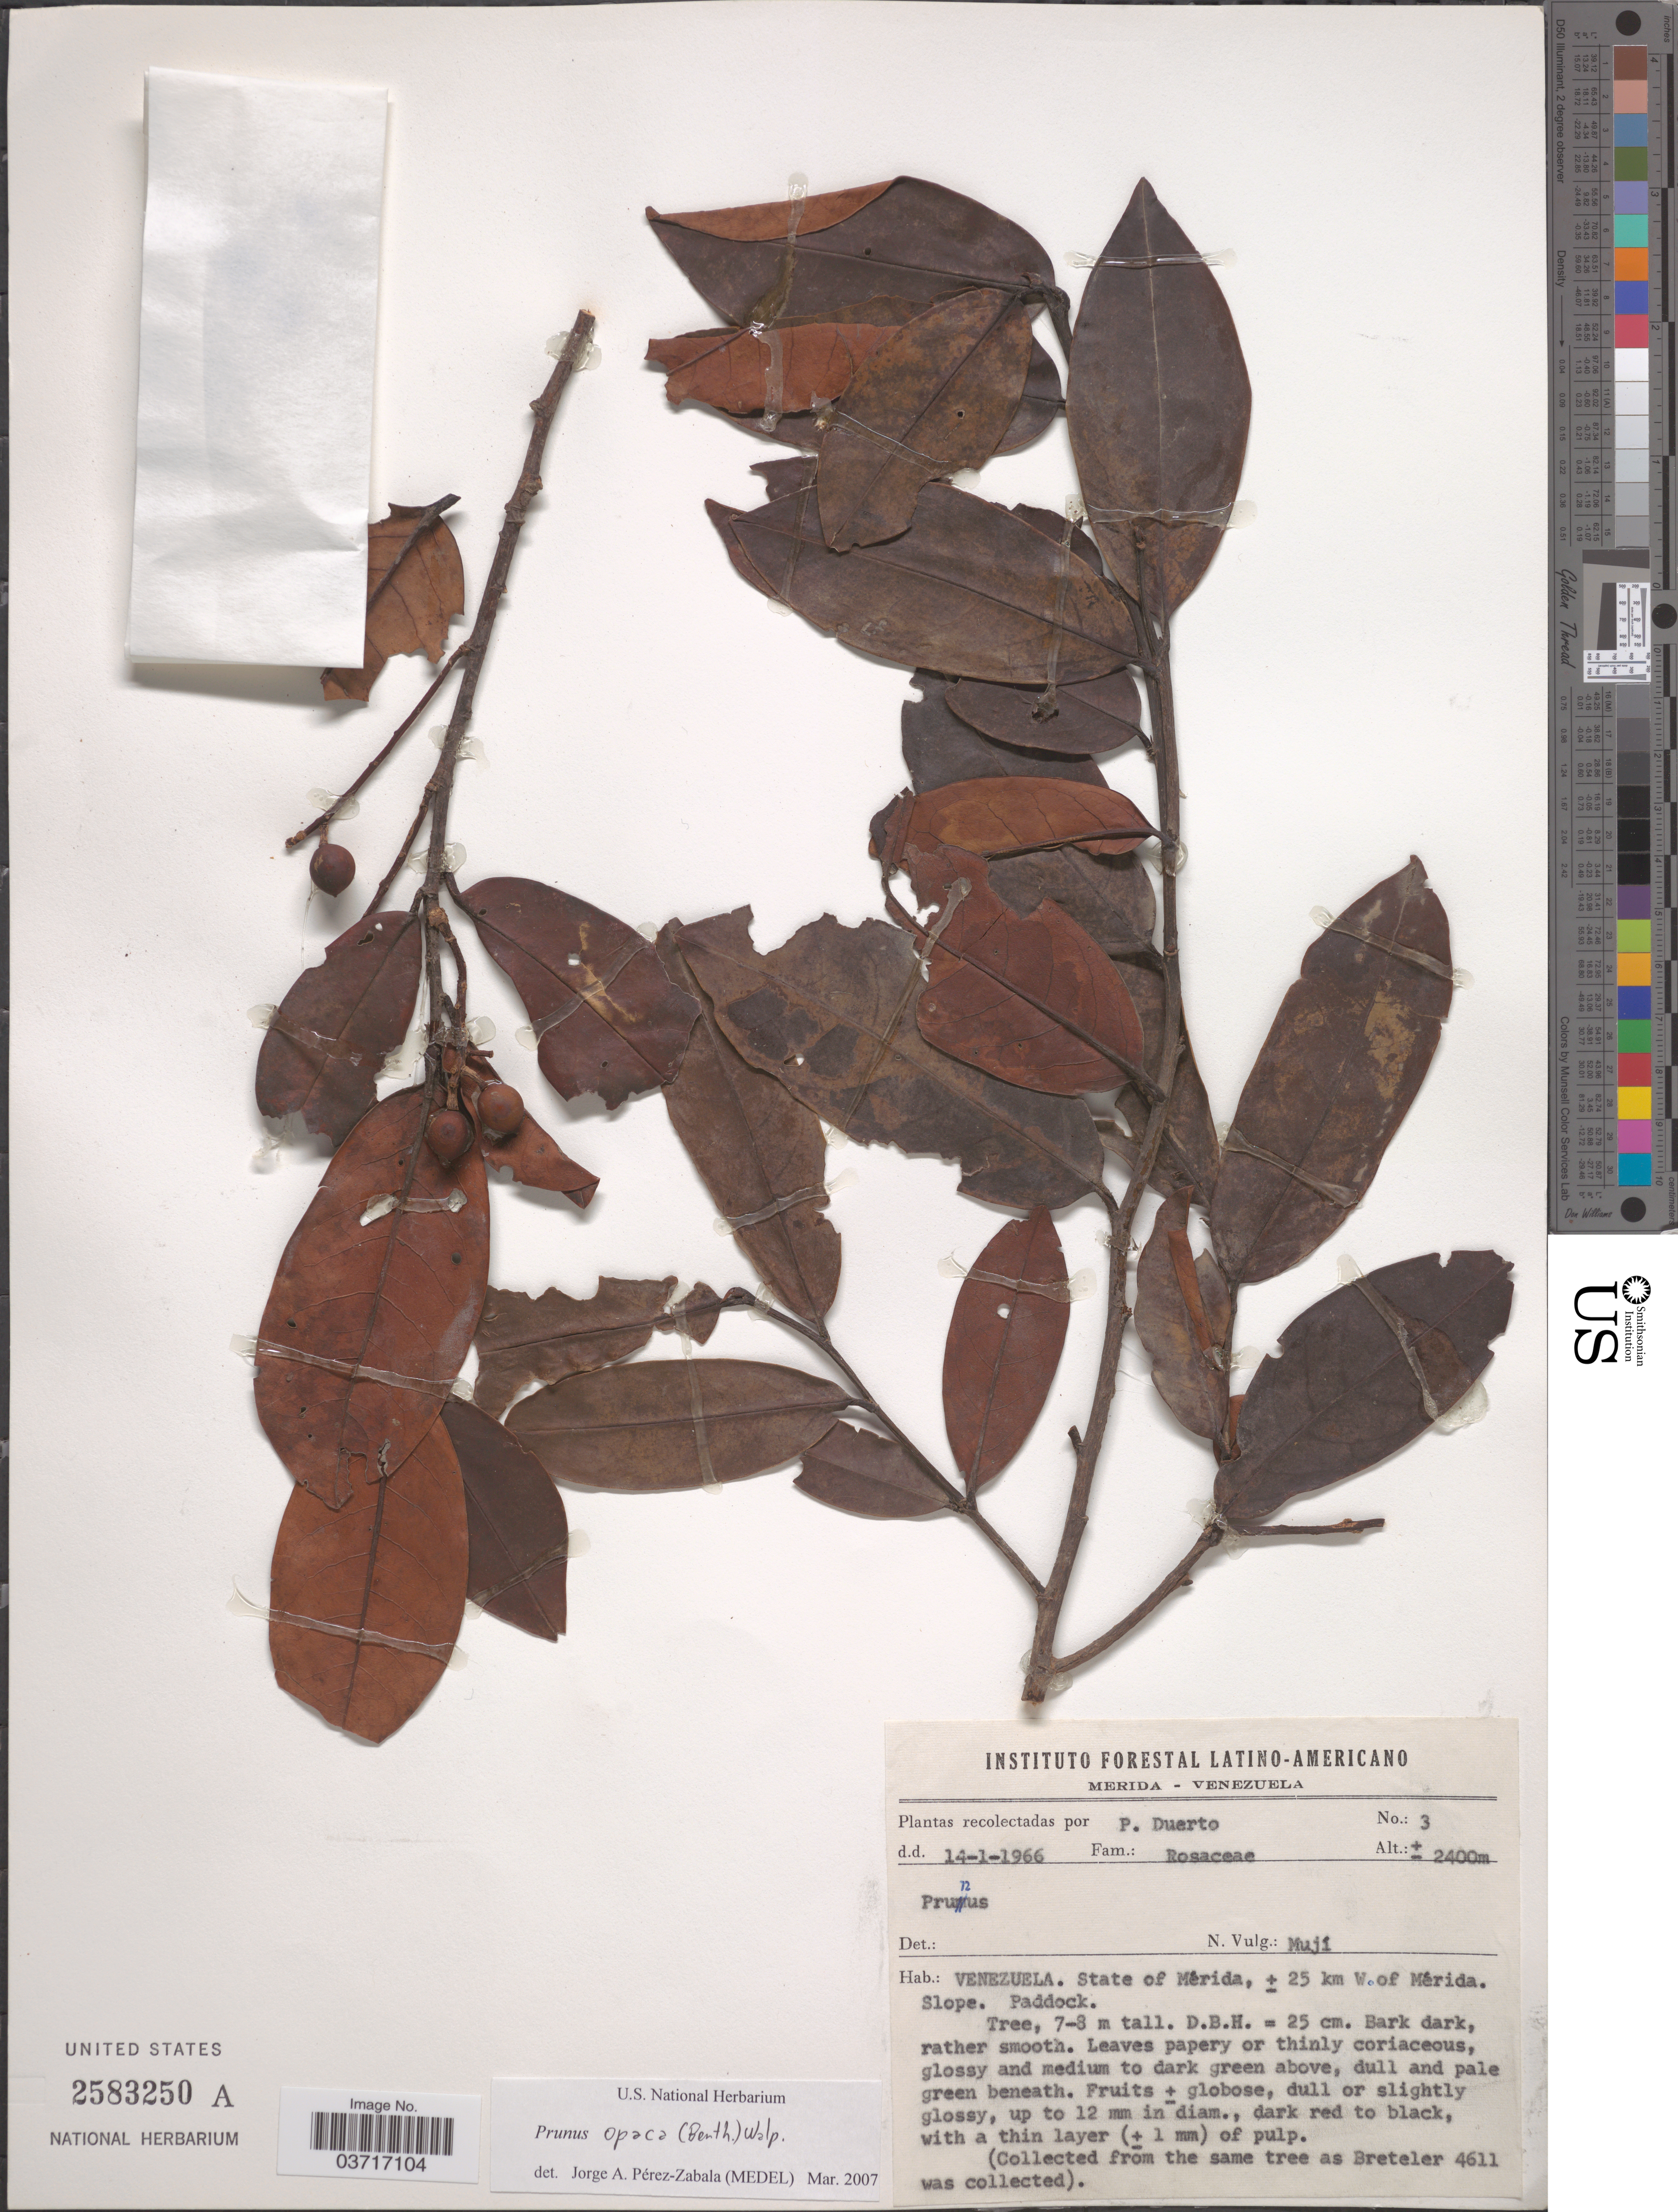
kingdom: Plantae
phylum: Tracheophyta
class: Magnoliopsida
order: Rosales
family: Rosaceae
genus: Prunus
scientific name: Prunus opaca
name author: (Benth.) Walp.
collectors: P. Duerto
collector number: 3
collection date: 1966-01-14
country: Venezuela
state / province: Merida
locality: ± 25 km W. of Mérida.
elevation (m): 2400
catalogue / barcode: US 2583250A